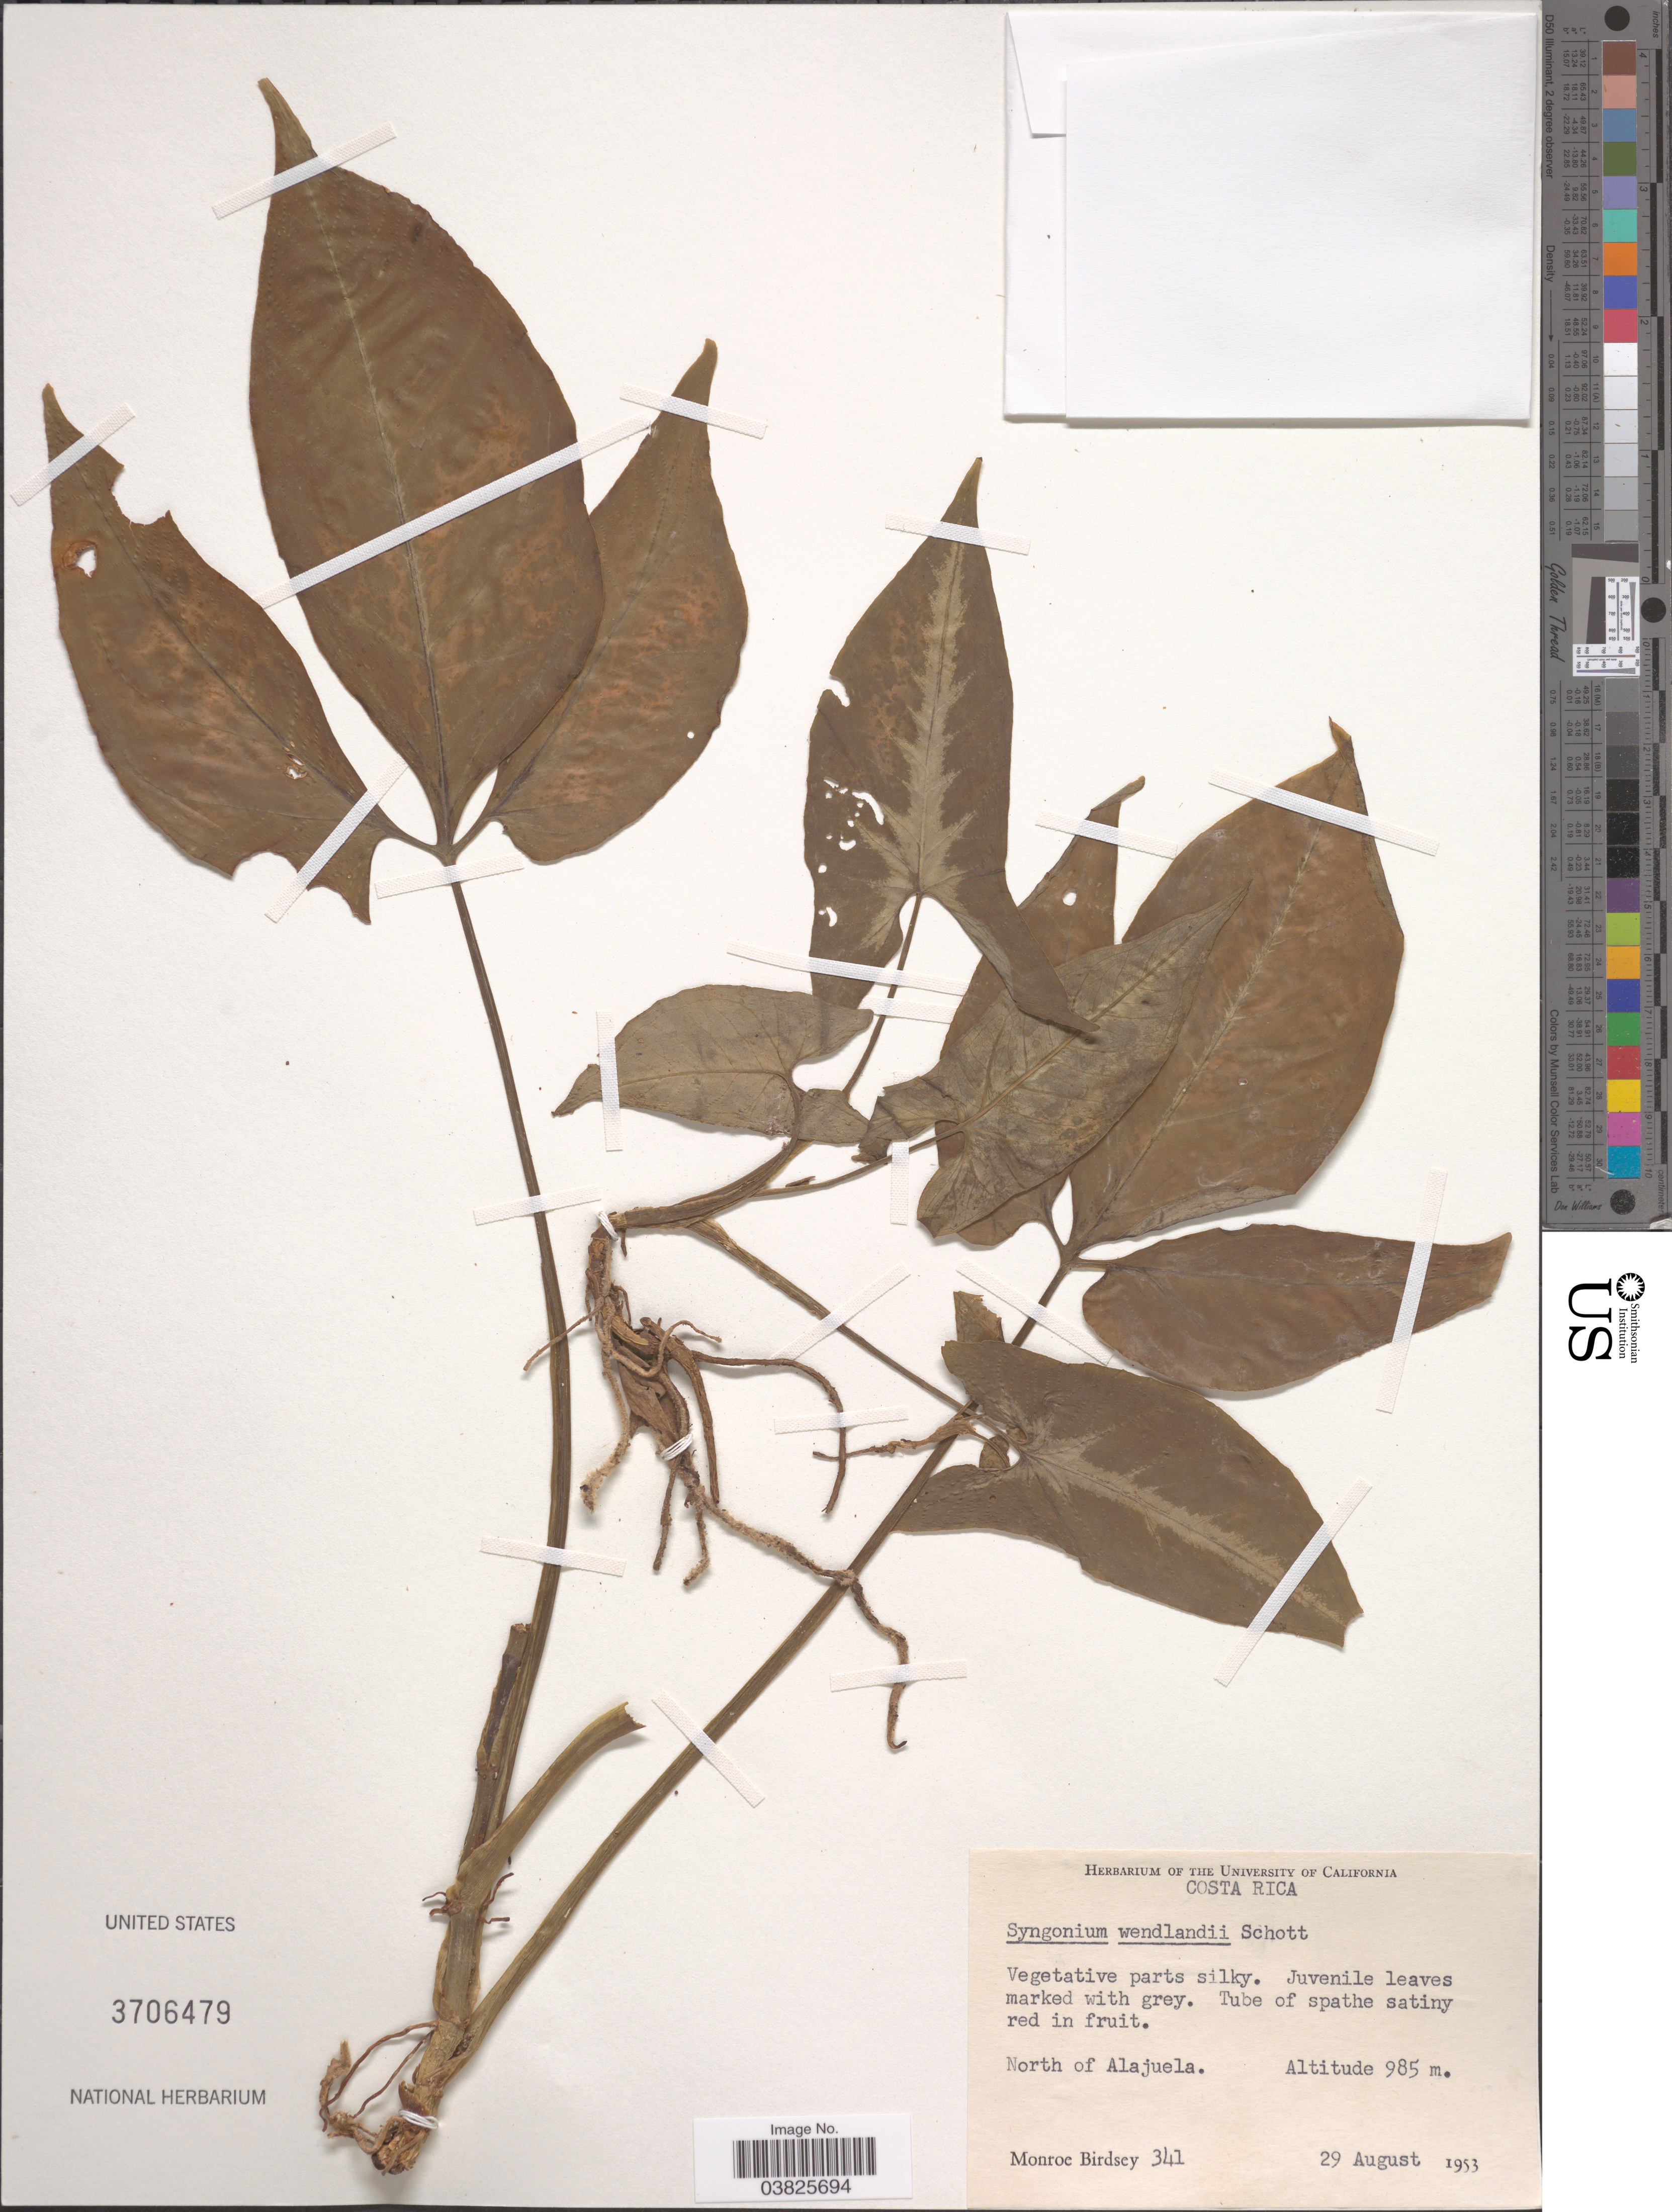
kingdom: Plantae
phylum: Tracheophyta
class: Liliopsida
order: Alismatales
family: Araceae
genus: Syngonium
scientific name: Syngonium wendlandii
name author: Schott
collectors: M. Birdsey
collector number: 341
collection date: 1953-08-29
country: Costa Rica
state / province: Alajuela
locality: North of Alajuela.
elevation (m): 985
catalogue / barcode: US 3706479